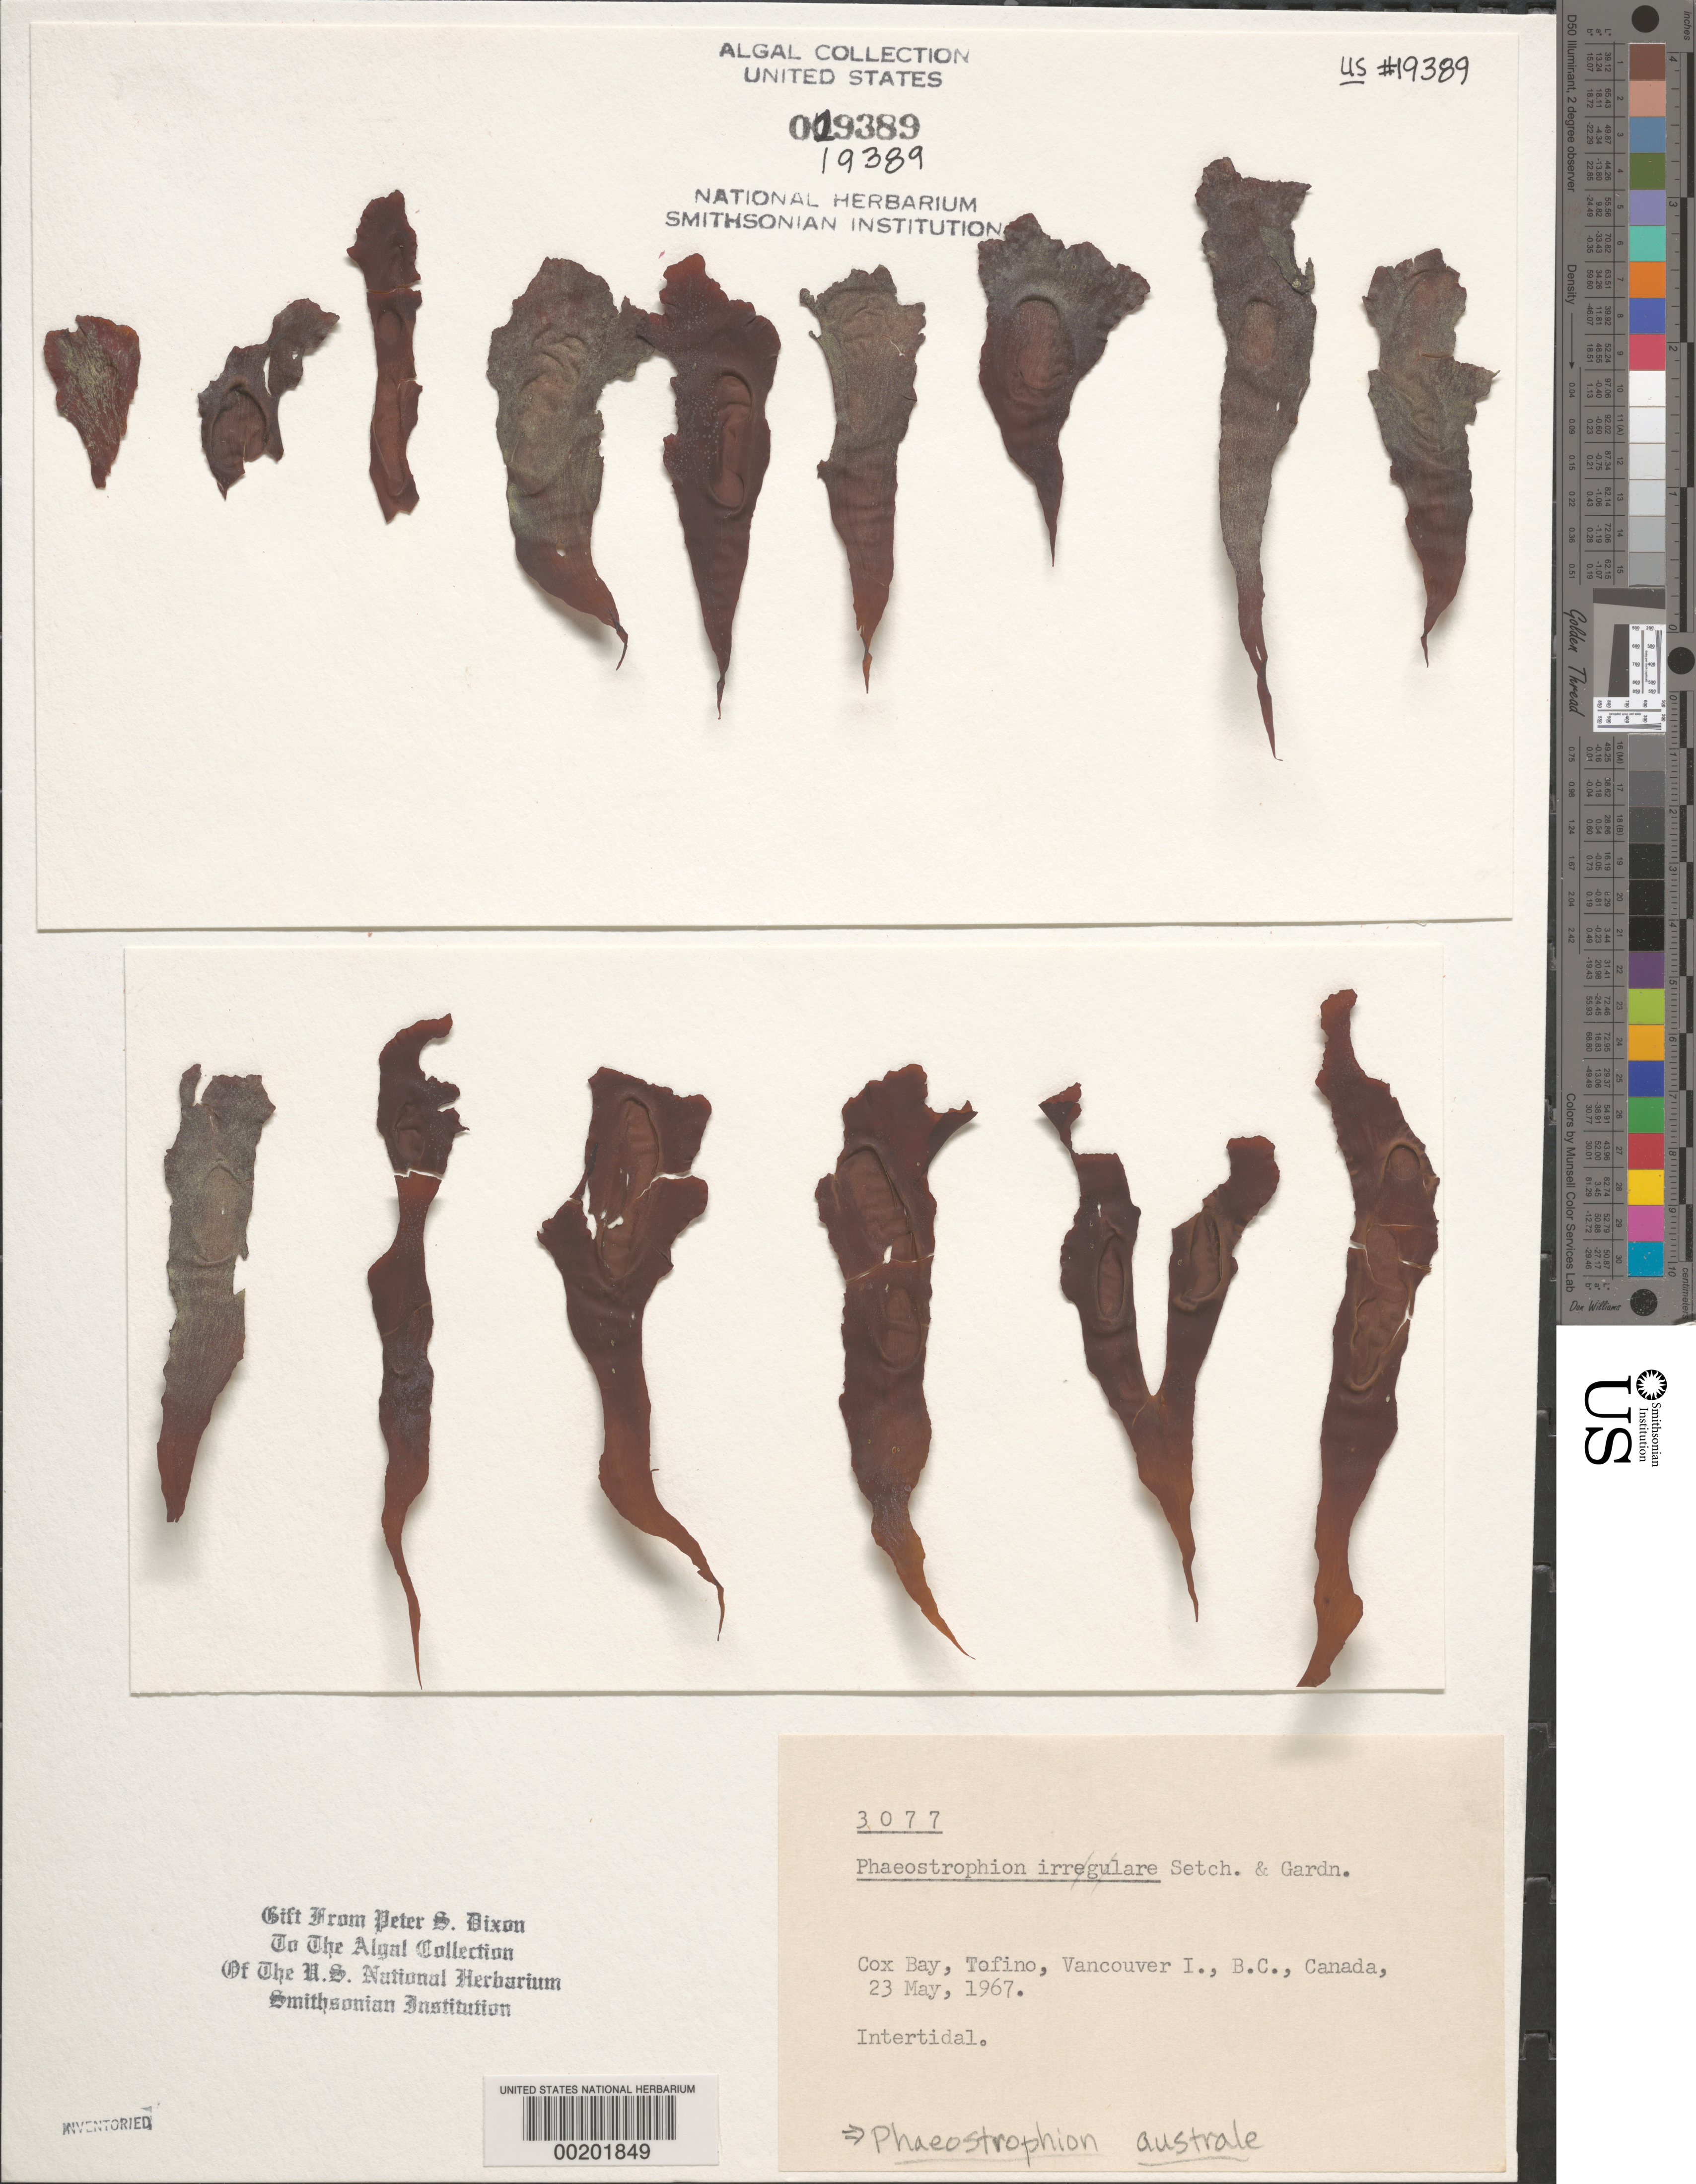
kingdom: Chromista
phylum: Ochrophyta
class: Phaeophyceae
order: Laminariales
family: Laminariaceae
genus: Phaeostrophion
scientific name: Phaeostrophion australe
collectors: P. S. Dixon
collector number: PSD 3077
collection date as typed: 23 May 1967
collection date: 1967-05-23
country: Canada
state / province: British Columbia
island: Vancouver Island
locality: Cox Bay, Tofino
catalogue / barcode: US 19389